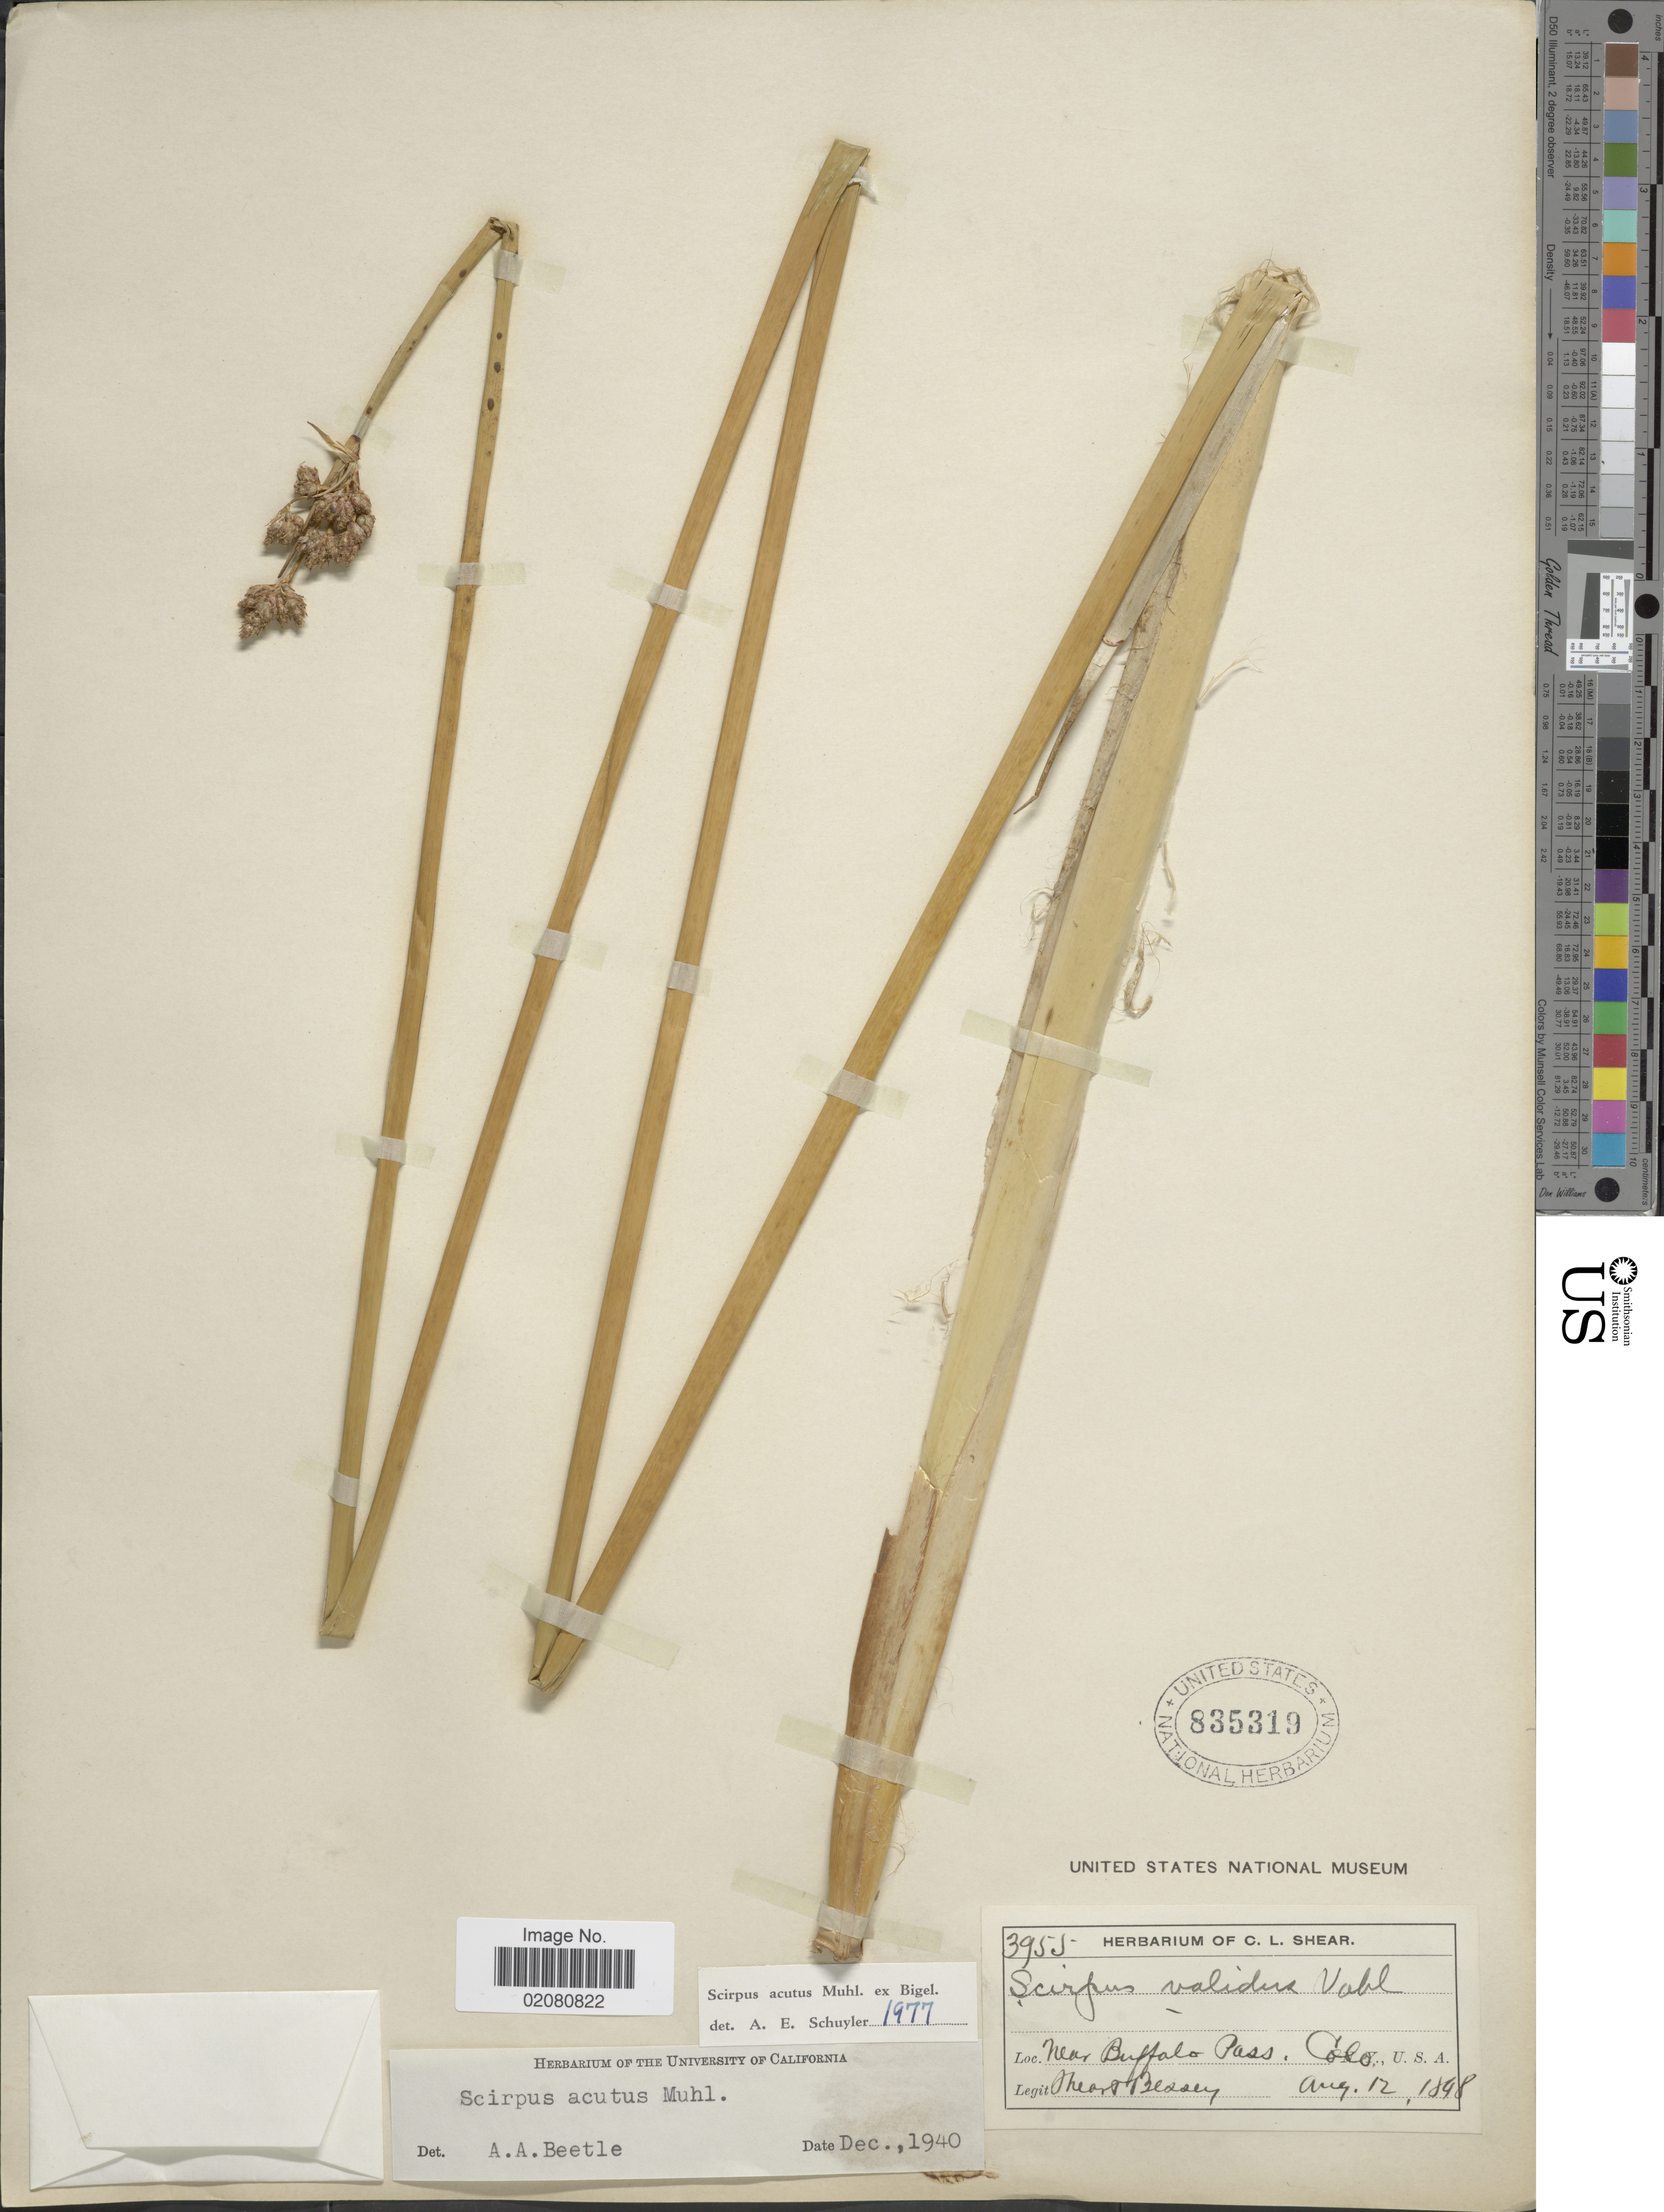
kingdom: Plantae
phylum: Tracheophyta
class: Liliopsida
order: Poales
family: Cyperaceae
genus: Schoenoplectus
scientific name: Schoenoplectus acutus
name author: (Muhl. ex Bigelow) Á. Löve & D. Löve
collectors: -- Shear & -. Bessey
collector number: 3955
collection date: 1848-08-12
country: United States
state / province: Colorado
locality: Near Buffalo Pass, Colo.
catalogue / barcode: US 835319